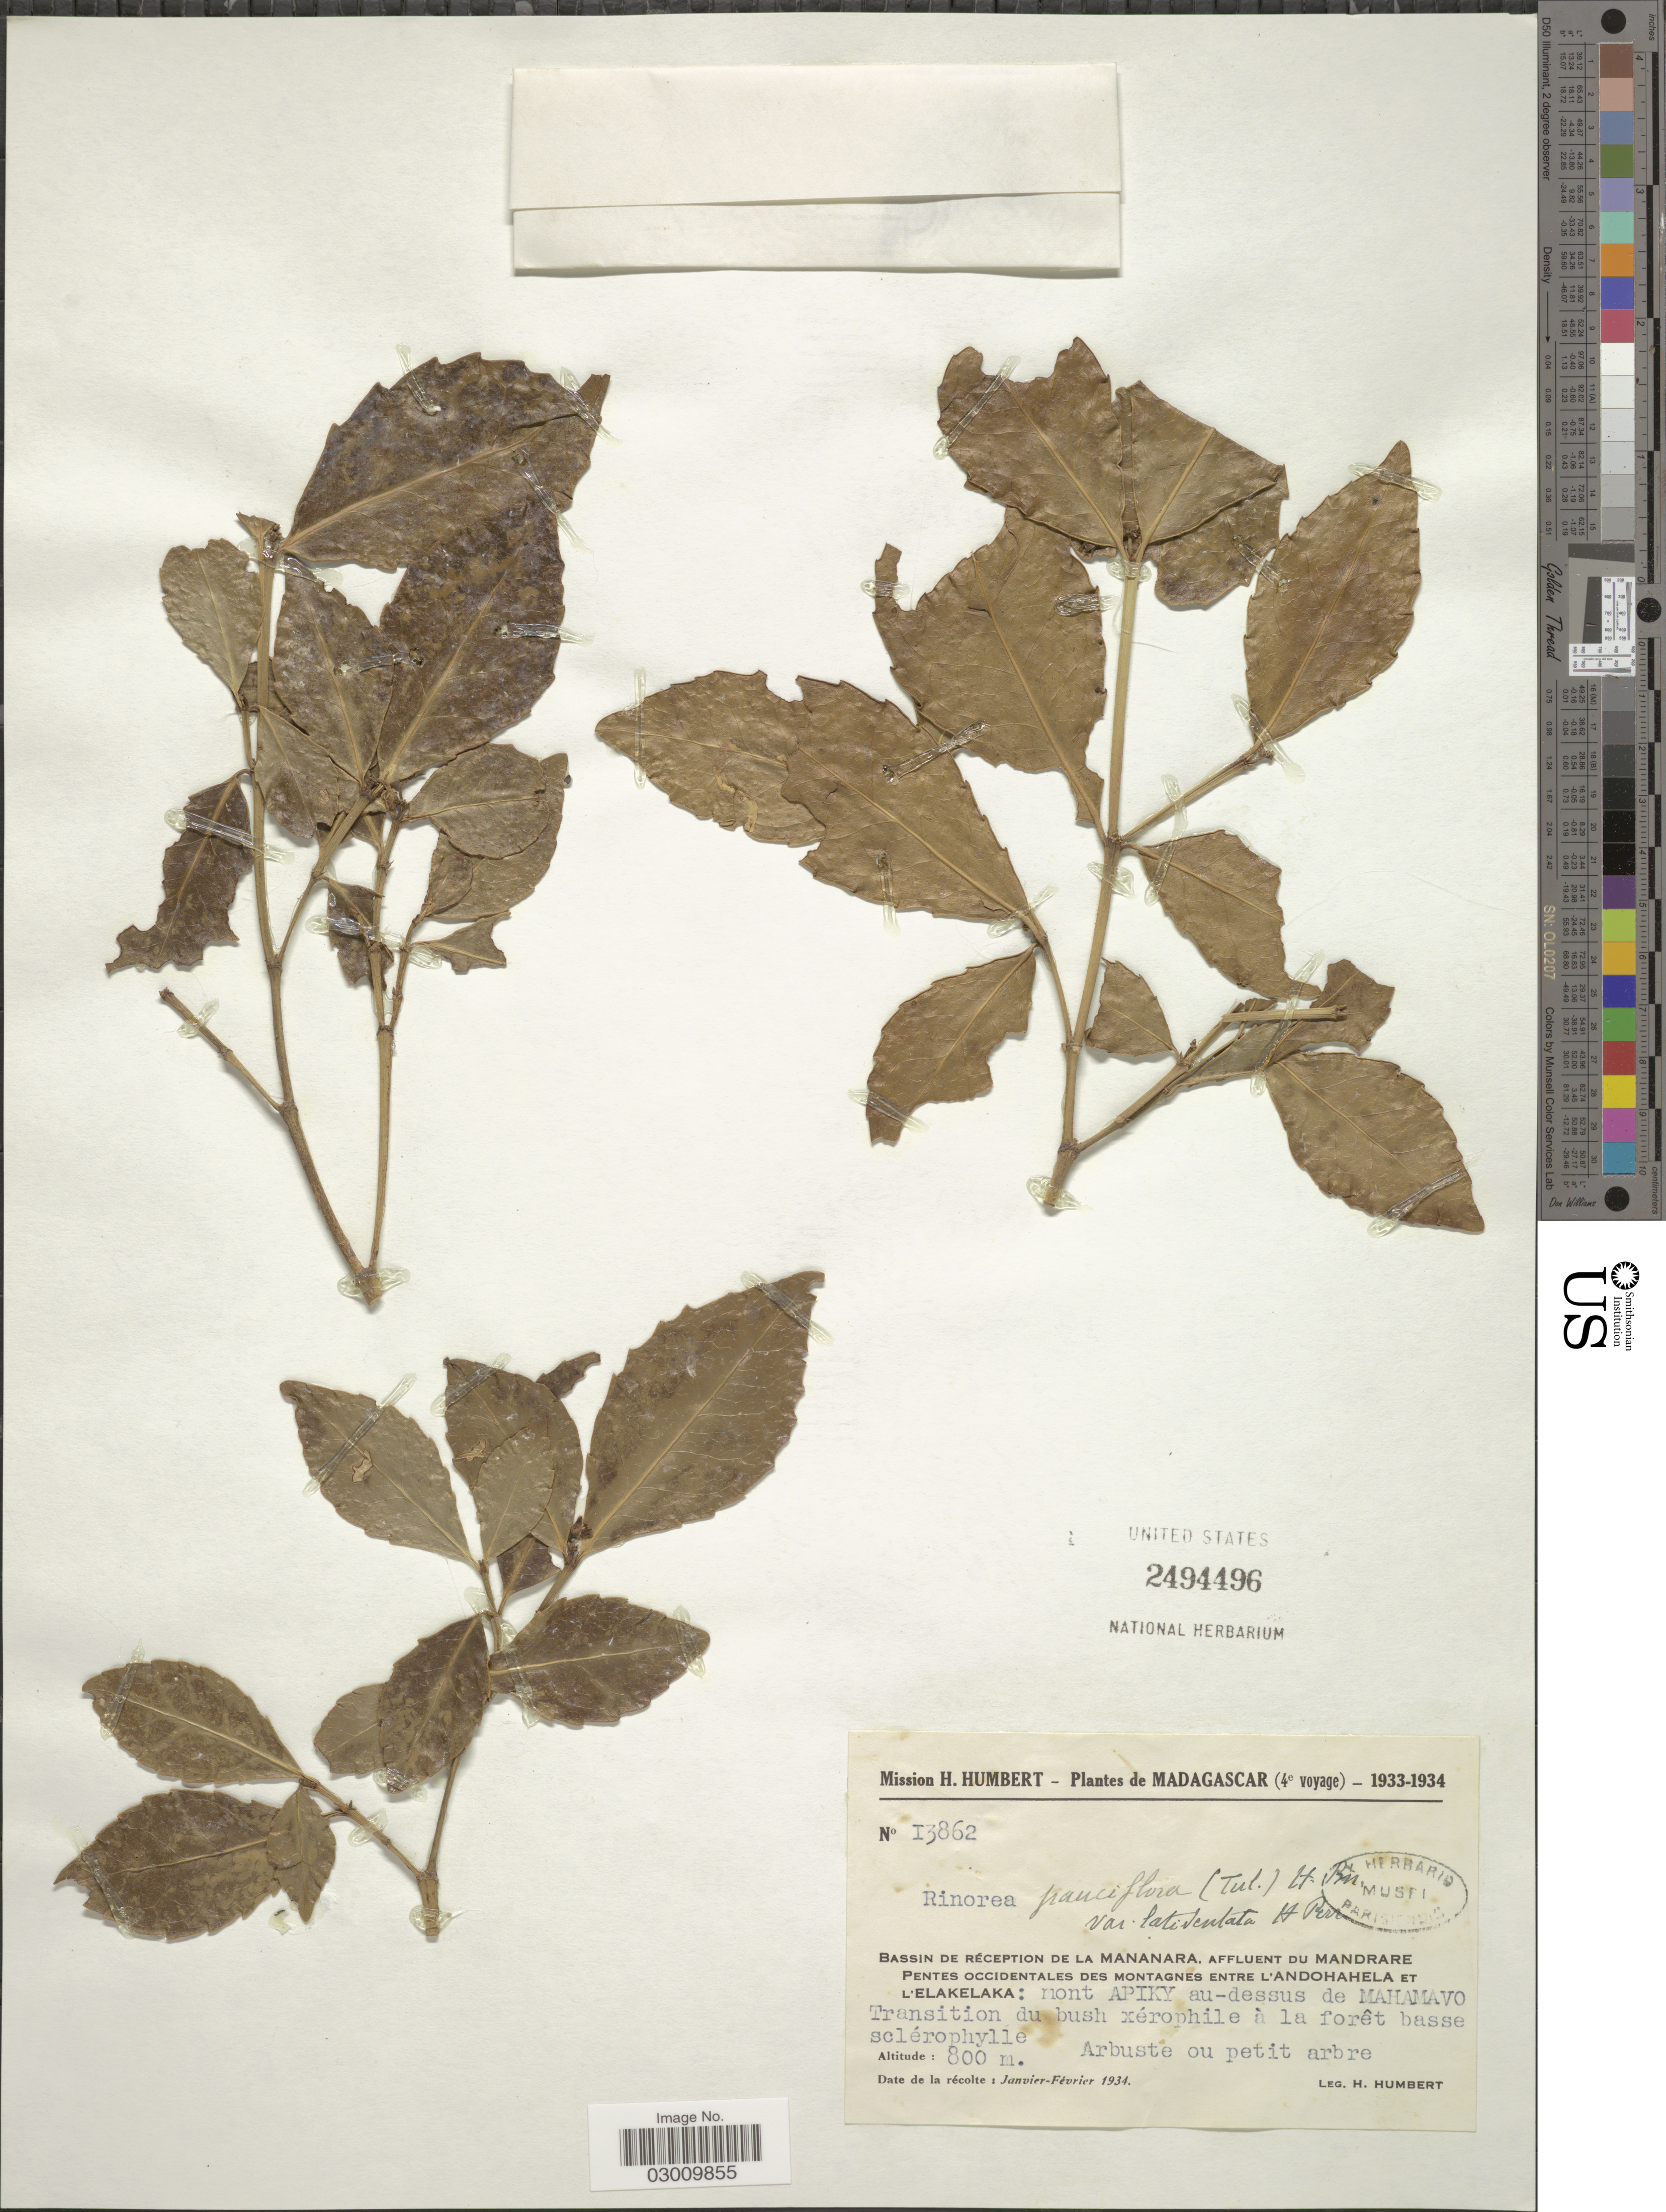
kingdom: Plantae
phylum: Tracheophyta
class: Magnoliopsida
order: Malpighiales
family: Violaceae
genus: Rinorea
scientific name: Rinorea pauciflora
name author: (Thouars) Baill.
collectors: H. Humbert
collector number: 13862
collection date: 1934-01/1934-02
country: Madagascar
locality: Bassin de réception de la Mananara, affluent du Mandrare Pentes Occidentales des montagnes entre l'Andohahela et l'Elakelaka: mont Apiky au-dessus de Mahamavo.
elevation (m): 800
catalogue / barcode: US 2494496